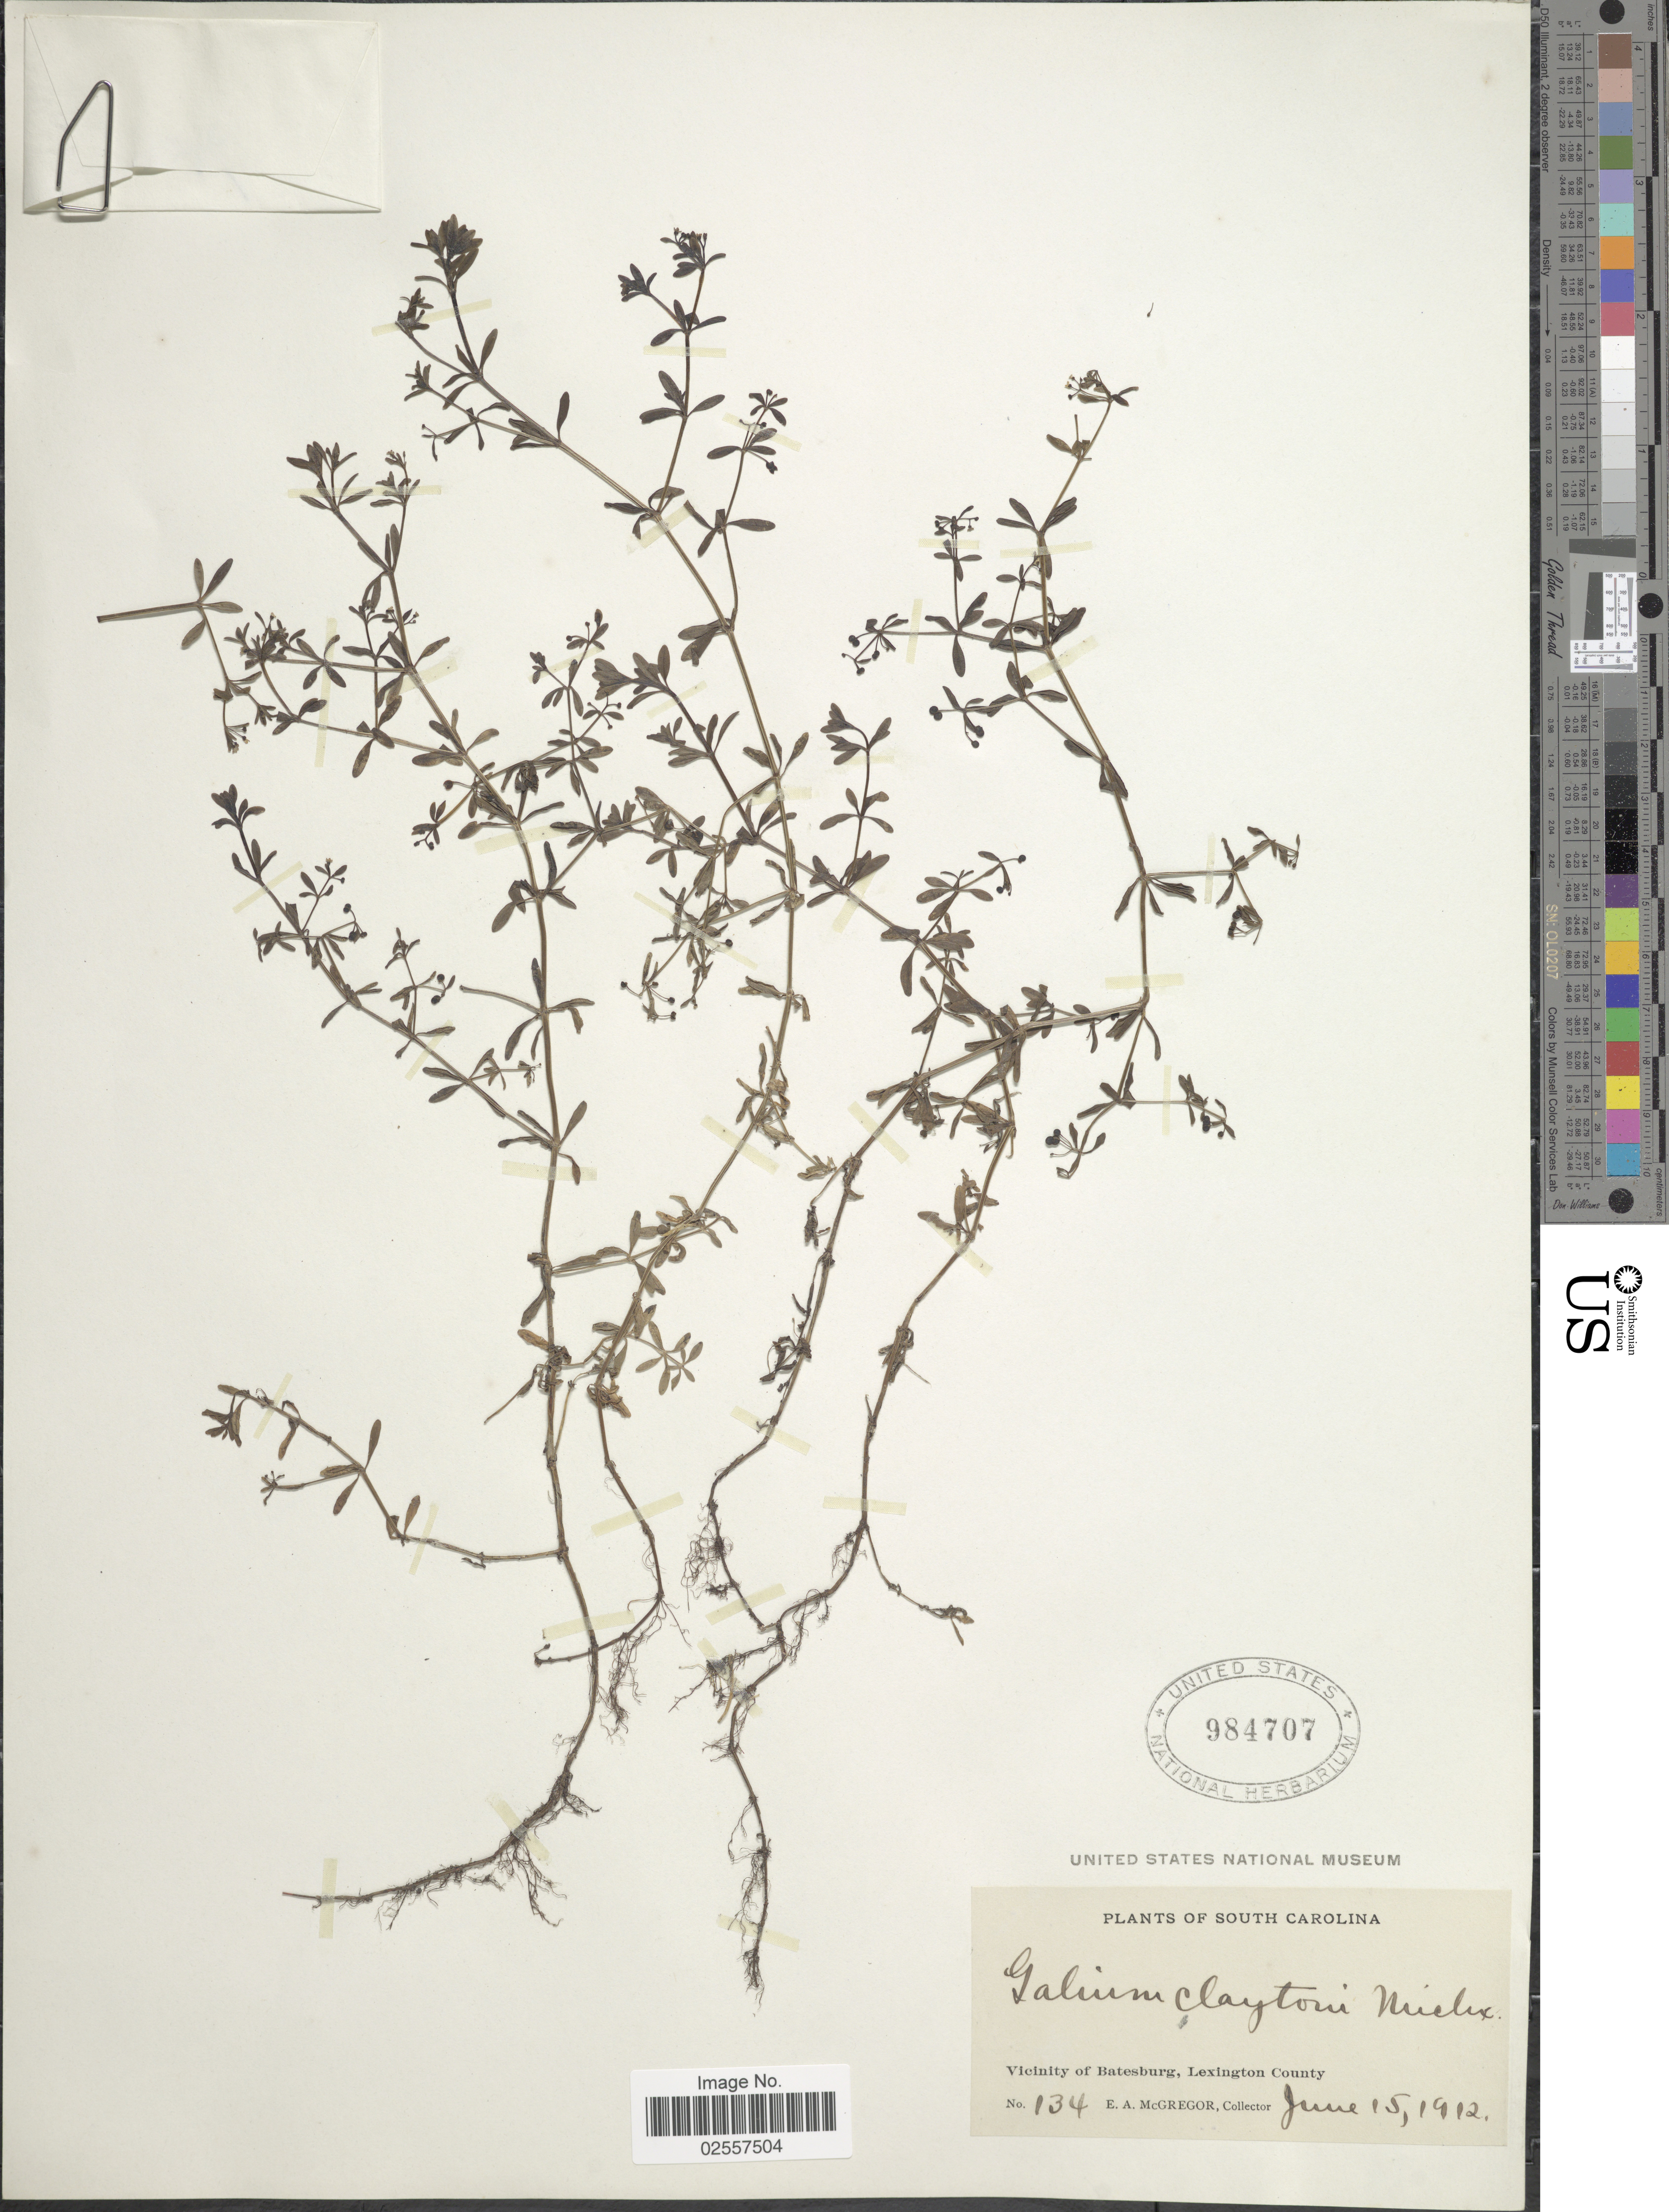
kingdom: Plantae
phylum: Tracheophyta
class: Magnoliopsida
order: Gentianales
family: Rubiaceae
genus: Galium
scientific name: Galium claytoni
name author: Michx.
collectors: E. A. McGregor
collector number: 134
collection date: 1912-06-15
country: United States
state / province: South Carolina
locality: Vicinity of Batesburg, Lexington County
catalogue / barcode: US 984707